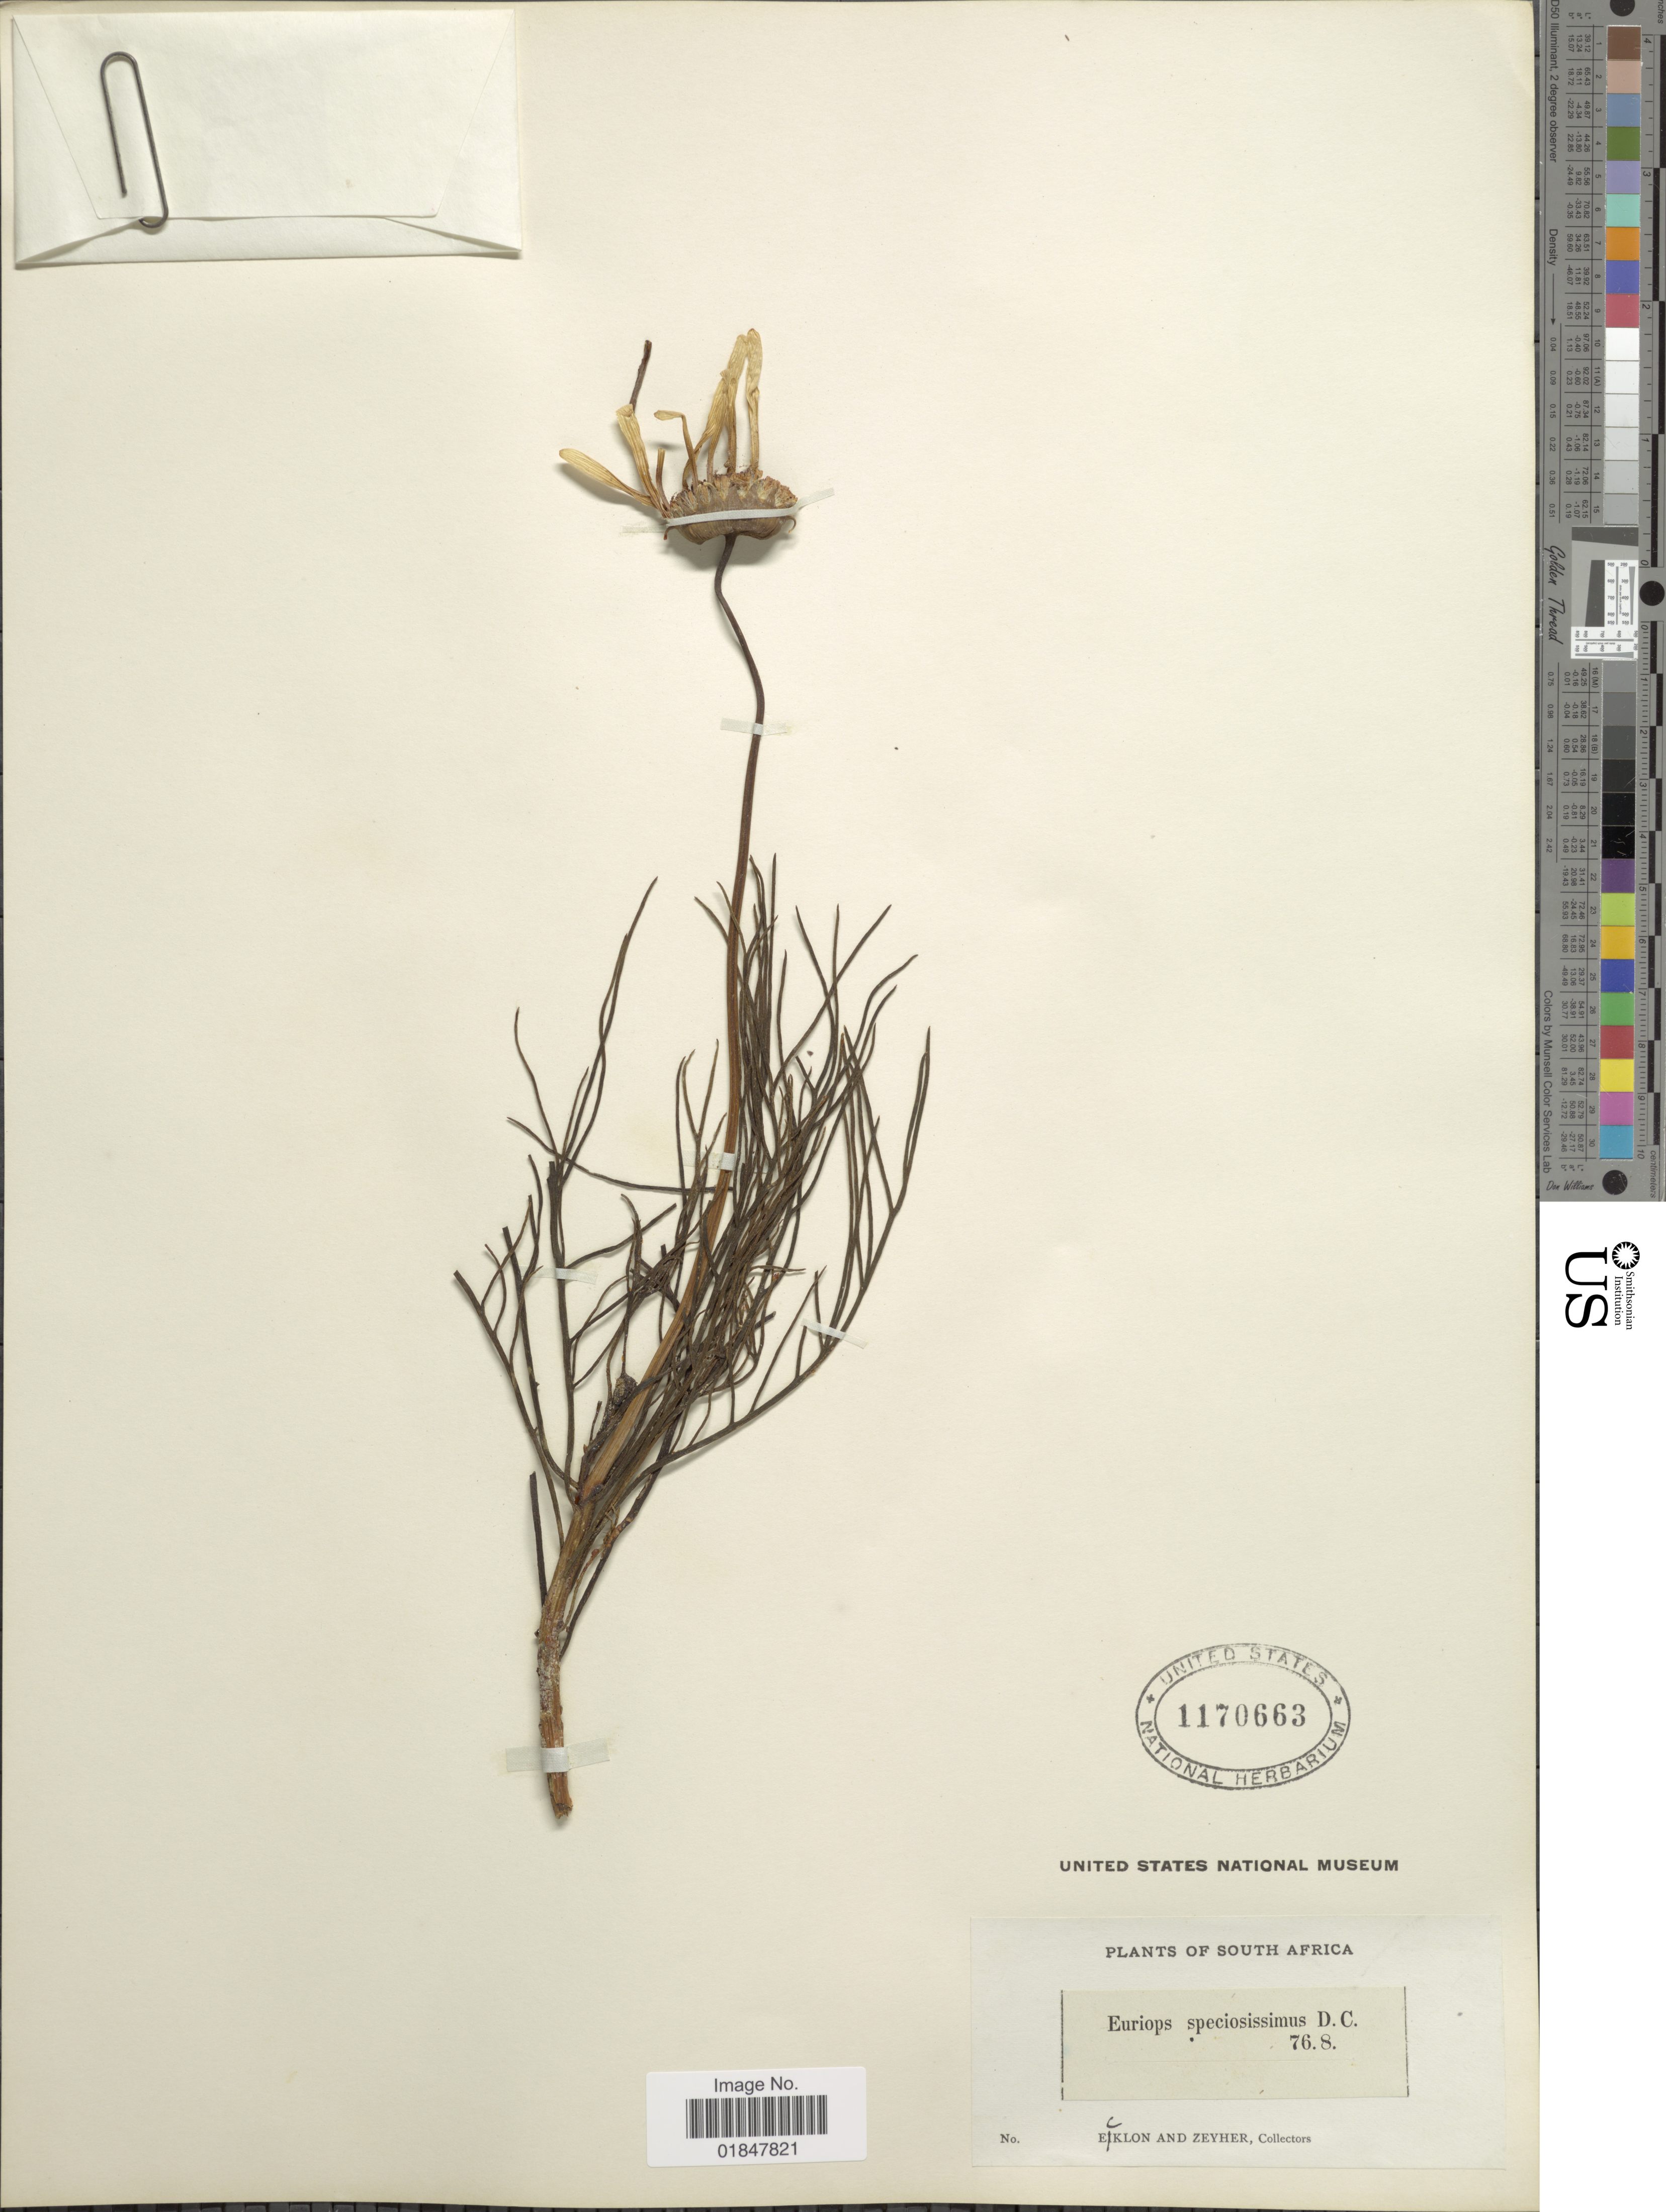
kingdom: Plantae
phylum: Tracheophyta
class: Magnoliopsida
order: Asterales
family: Asteraceae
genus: Euryops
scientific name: Euryops speciosissimus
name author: DC.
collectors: -. Ecklon & -. Zeyher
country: South Africa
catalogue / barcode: US 1170663